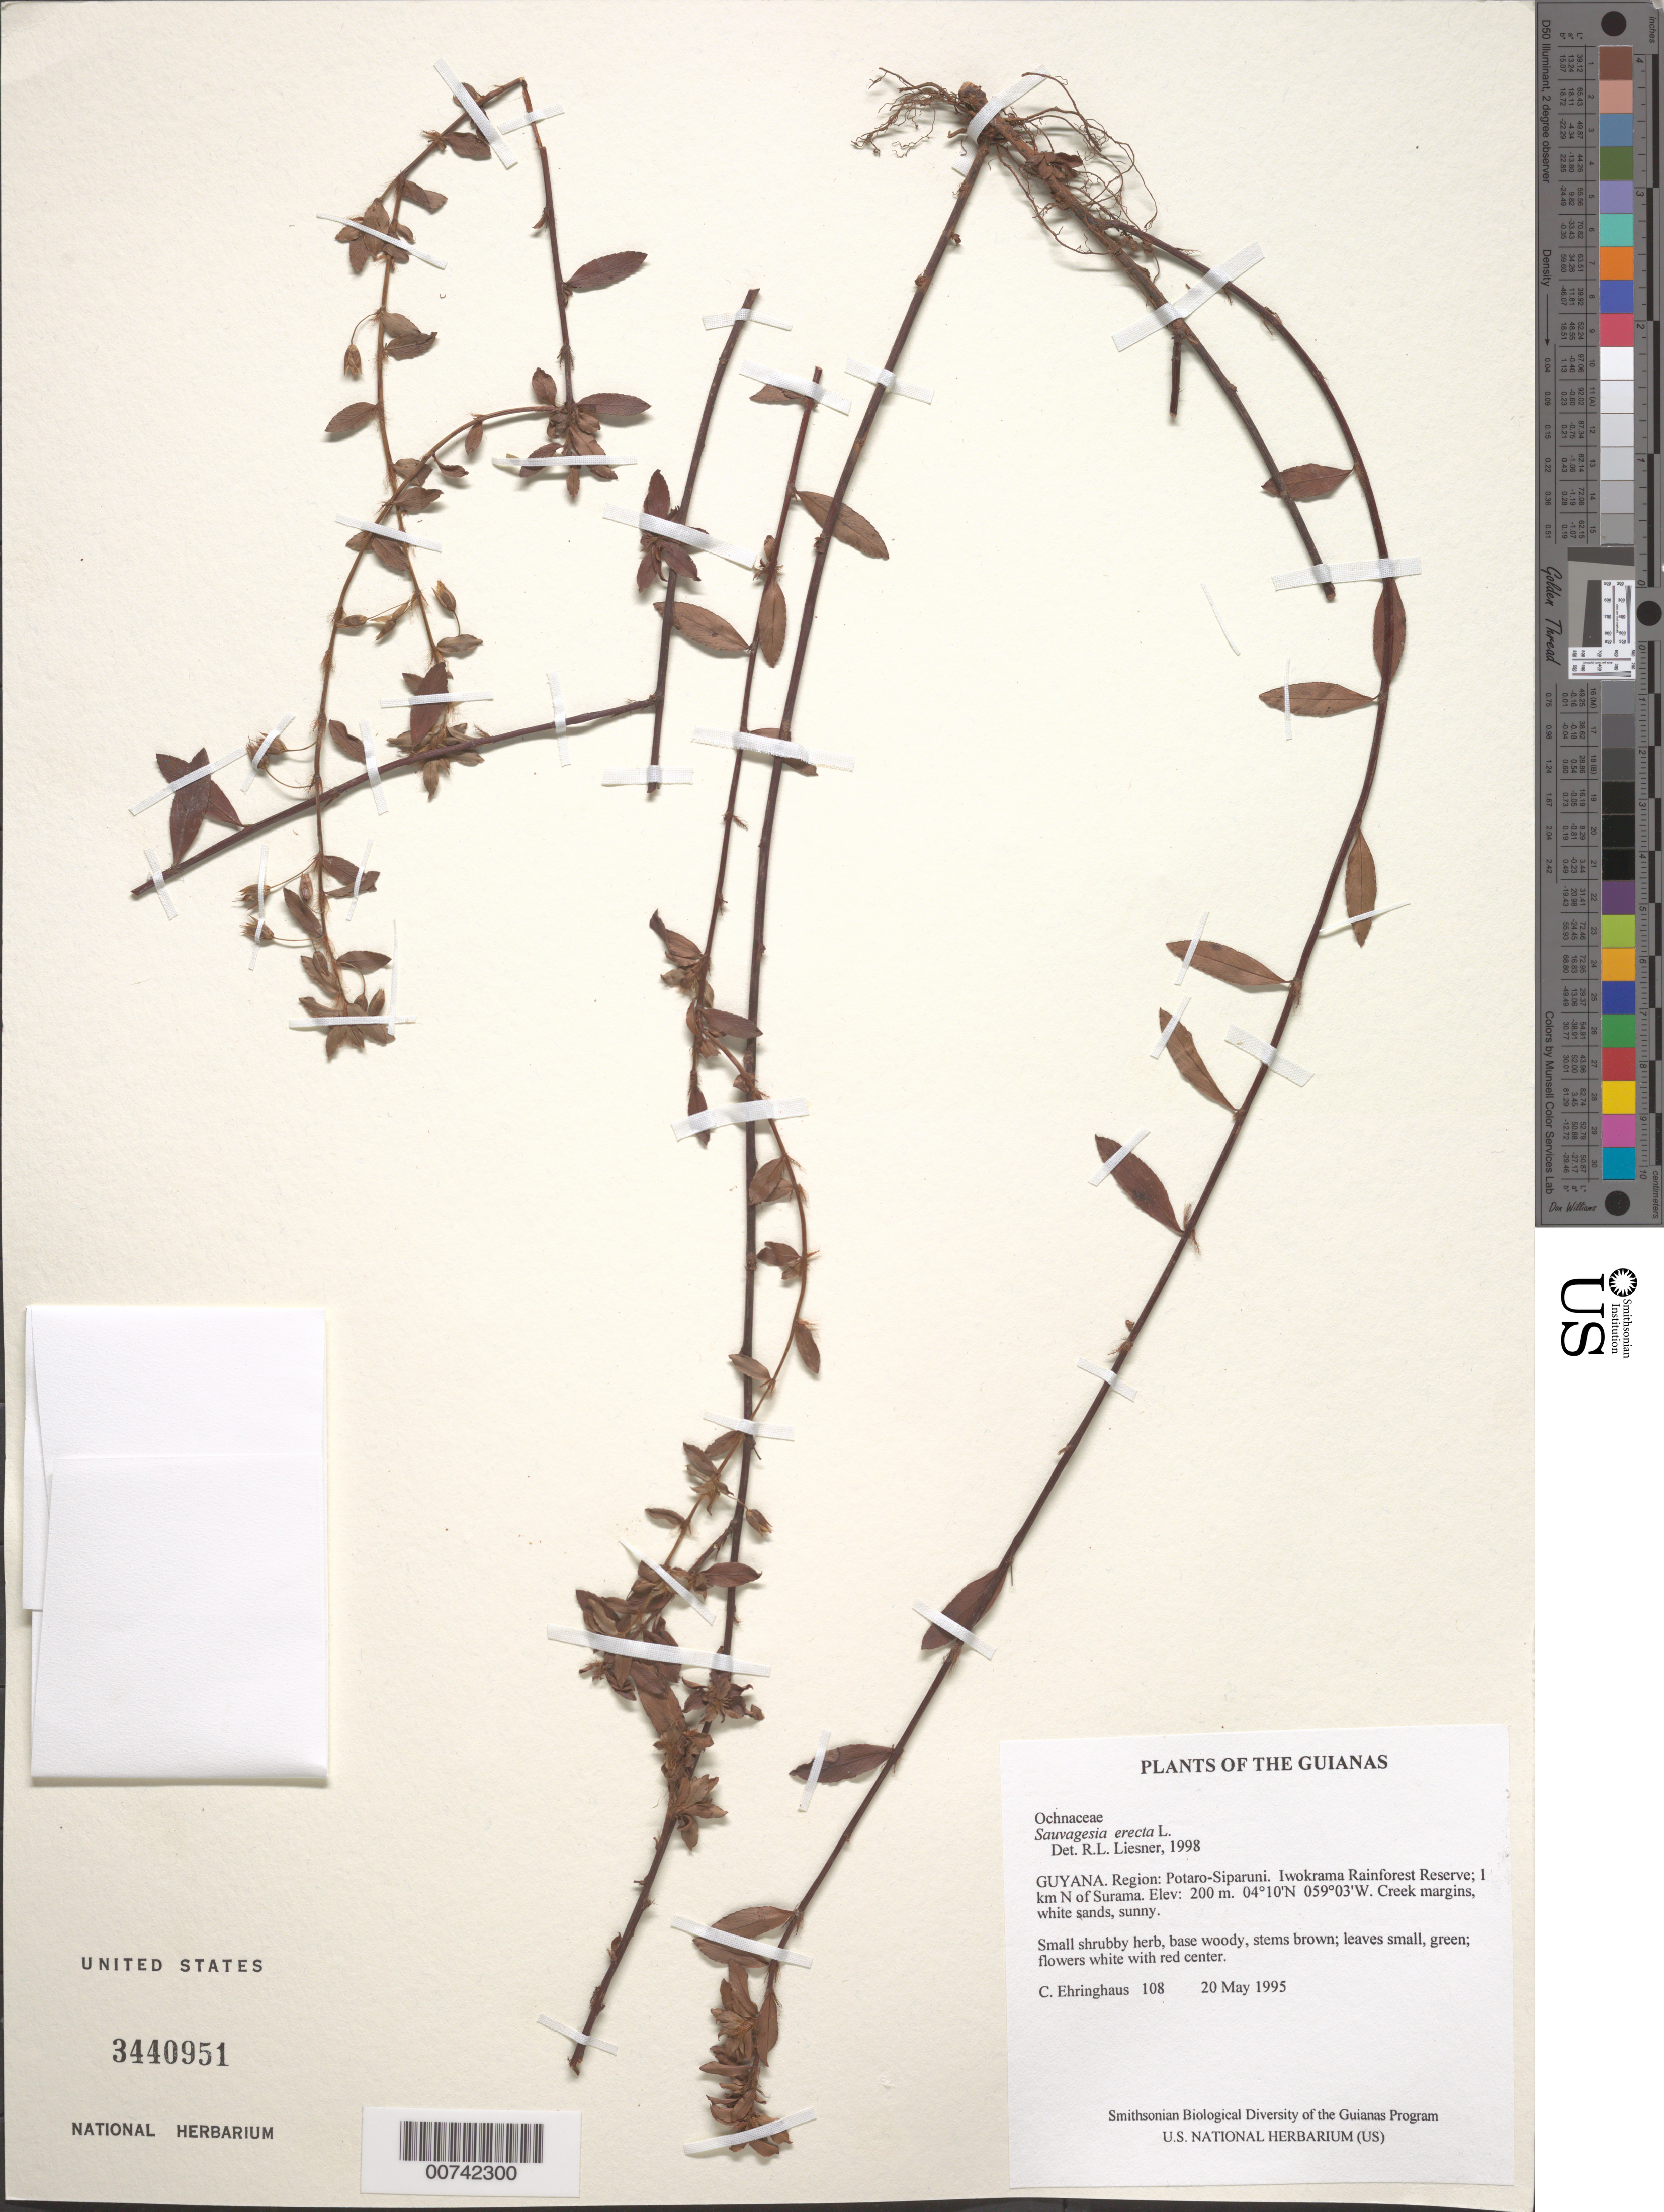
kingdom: Plantae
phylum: Tracheophyta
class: Magnoliopsida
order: Malpighiales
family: Ochnaceae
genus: Sauvagesia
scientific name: Sauvagesia erecta var. erecta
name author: L.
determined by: Sastre, C. H. L.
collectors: C. Ehringhaus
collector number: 108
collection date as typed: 20 May 1995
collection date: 1995-05-20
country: Guyana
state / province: Potaro-Siparuni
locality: Iwokrama Rainforest Reserve; 1 km N of Surama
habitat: Creek margins, white sands, sunny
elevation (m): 200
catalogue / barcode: US 3440951